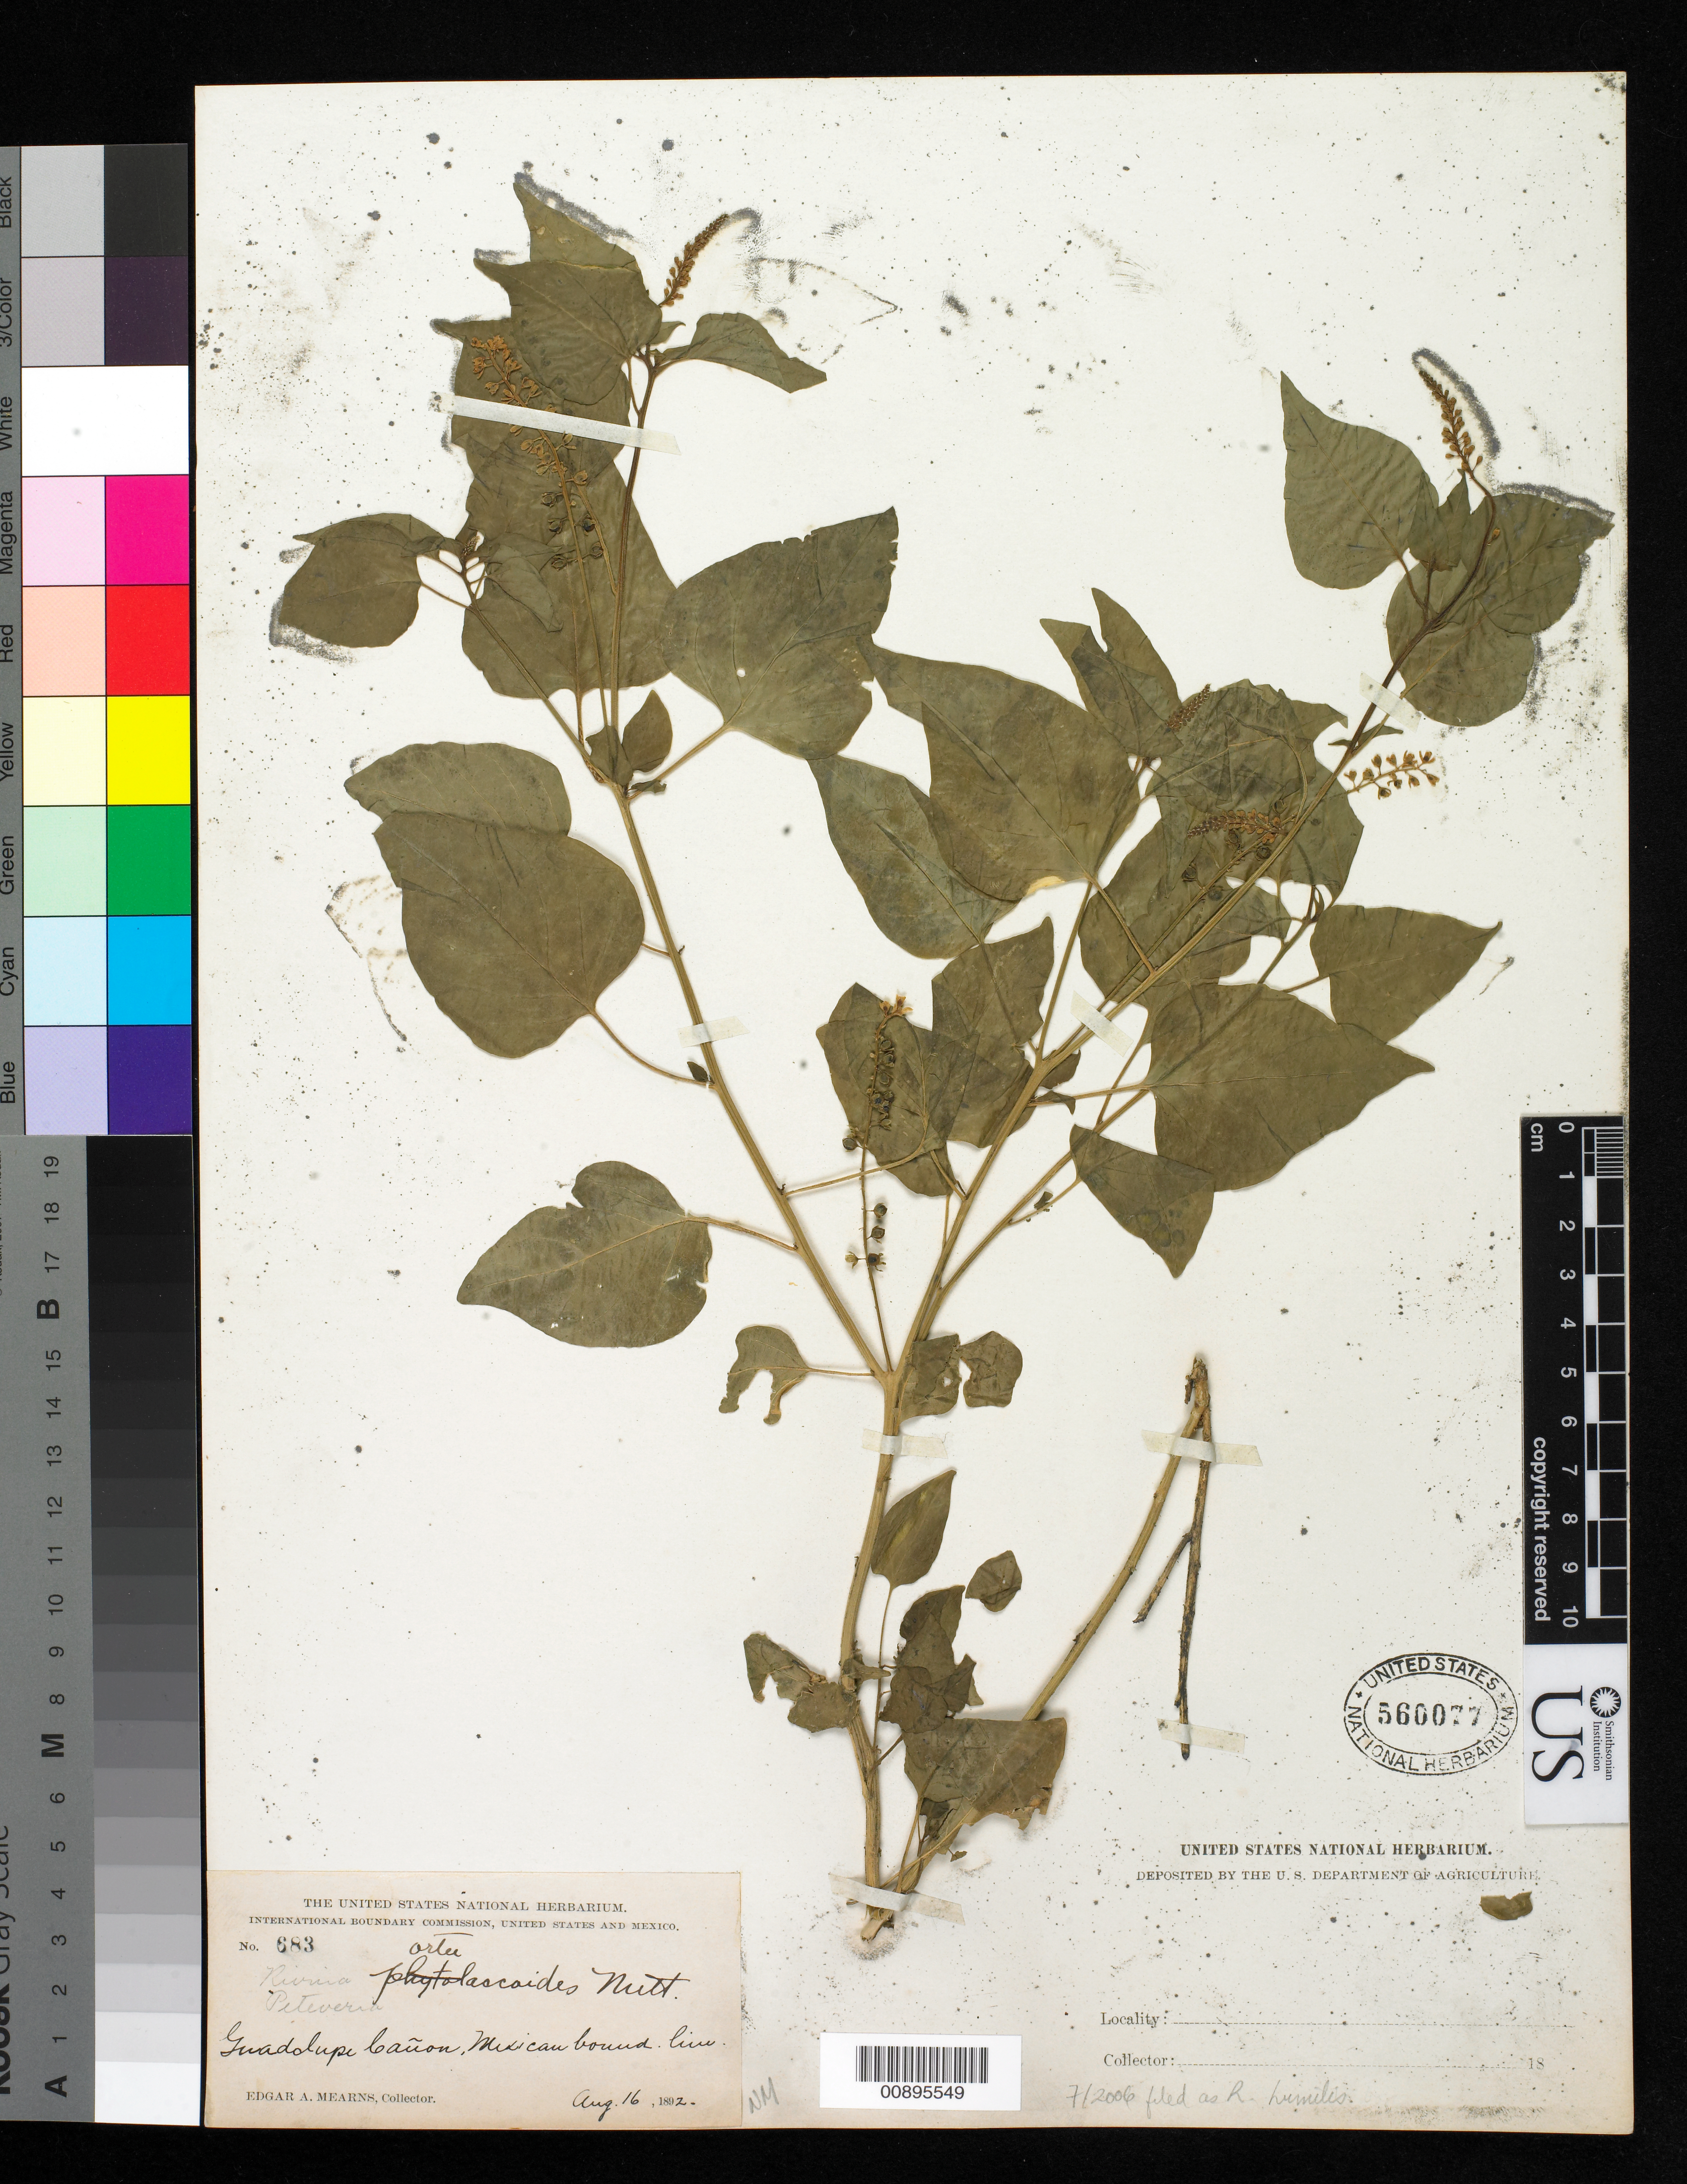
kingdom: Plantae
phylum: Tracheophyta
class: Magnoliopsida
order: Caryophyllales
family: Phytolaccaceae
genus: Rivina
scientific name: Rivina humilis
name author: L.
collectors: E. A. Mearns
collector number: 683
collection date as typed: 16 Aug 1892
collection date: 1892-08-16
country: United States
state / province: New Mexico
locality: Guadalupe Cañon, Mexican Boundary Line.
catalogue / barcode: US 560077